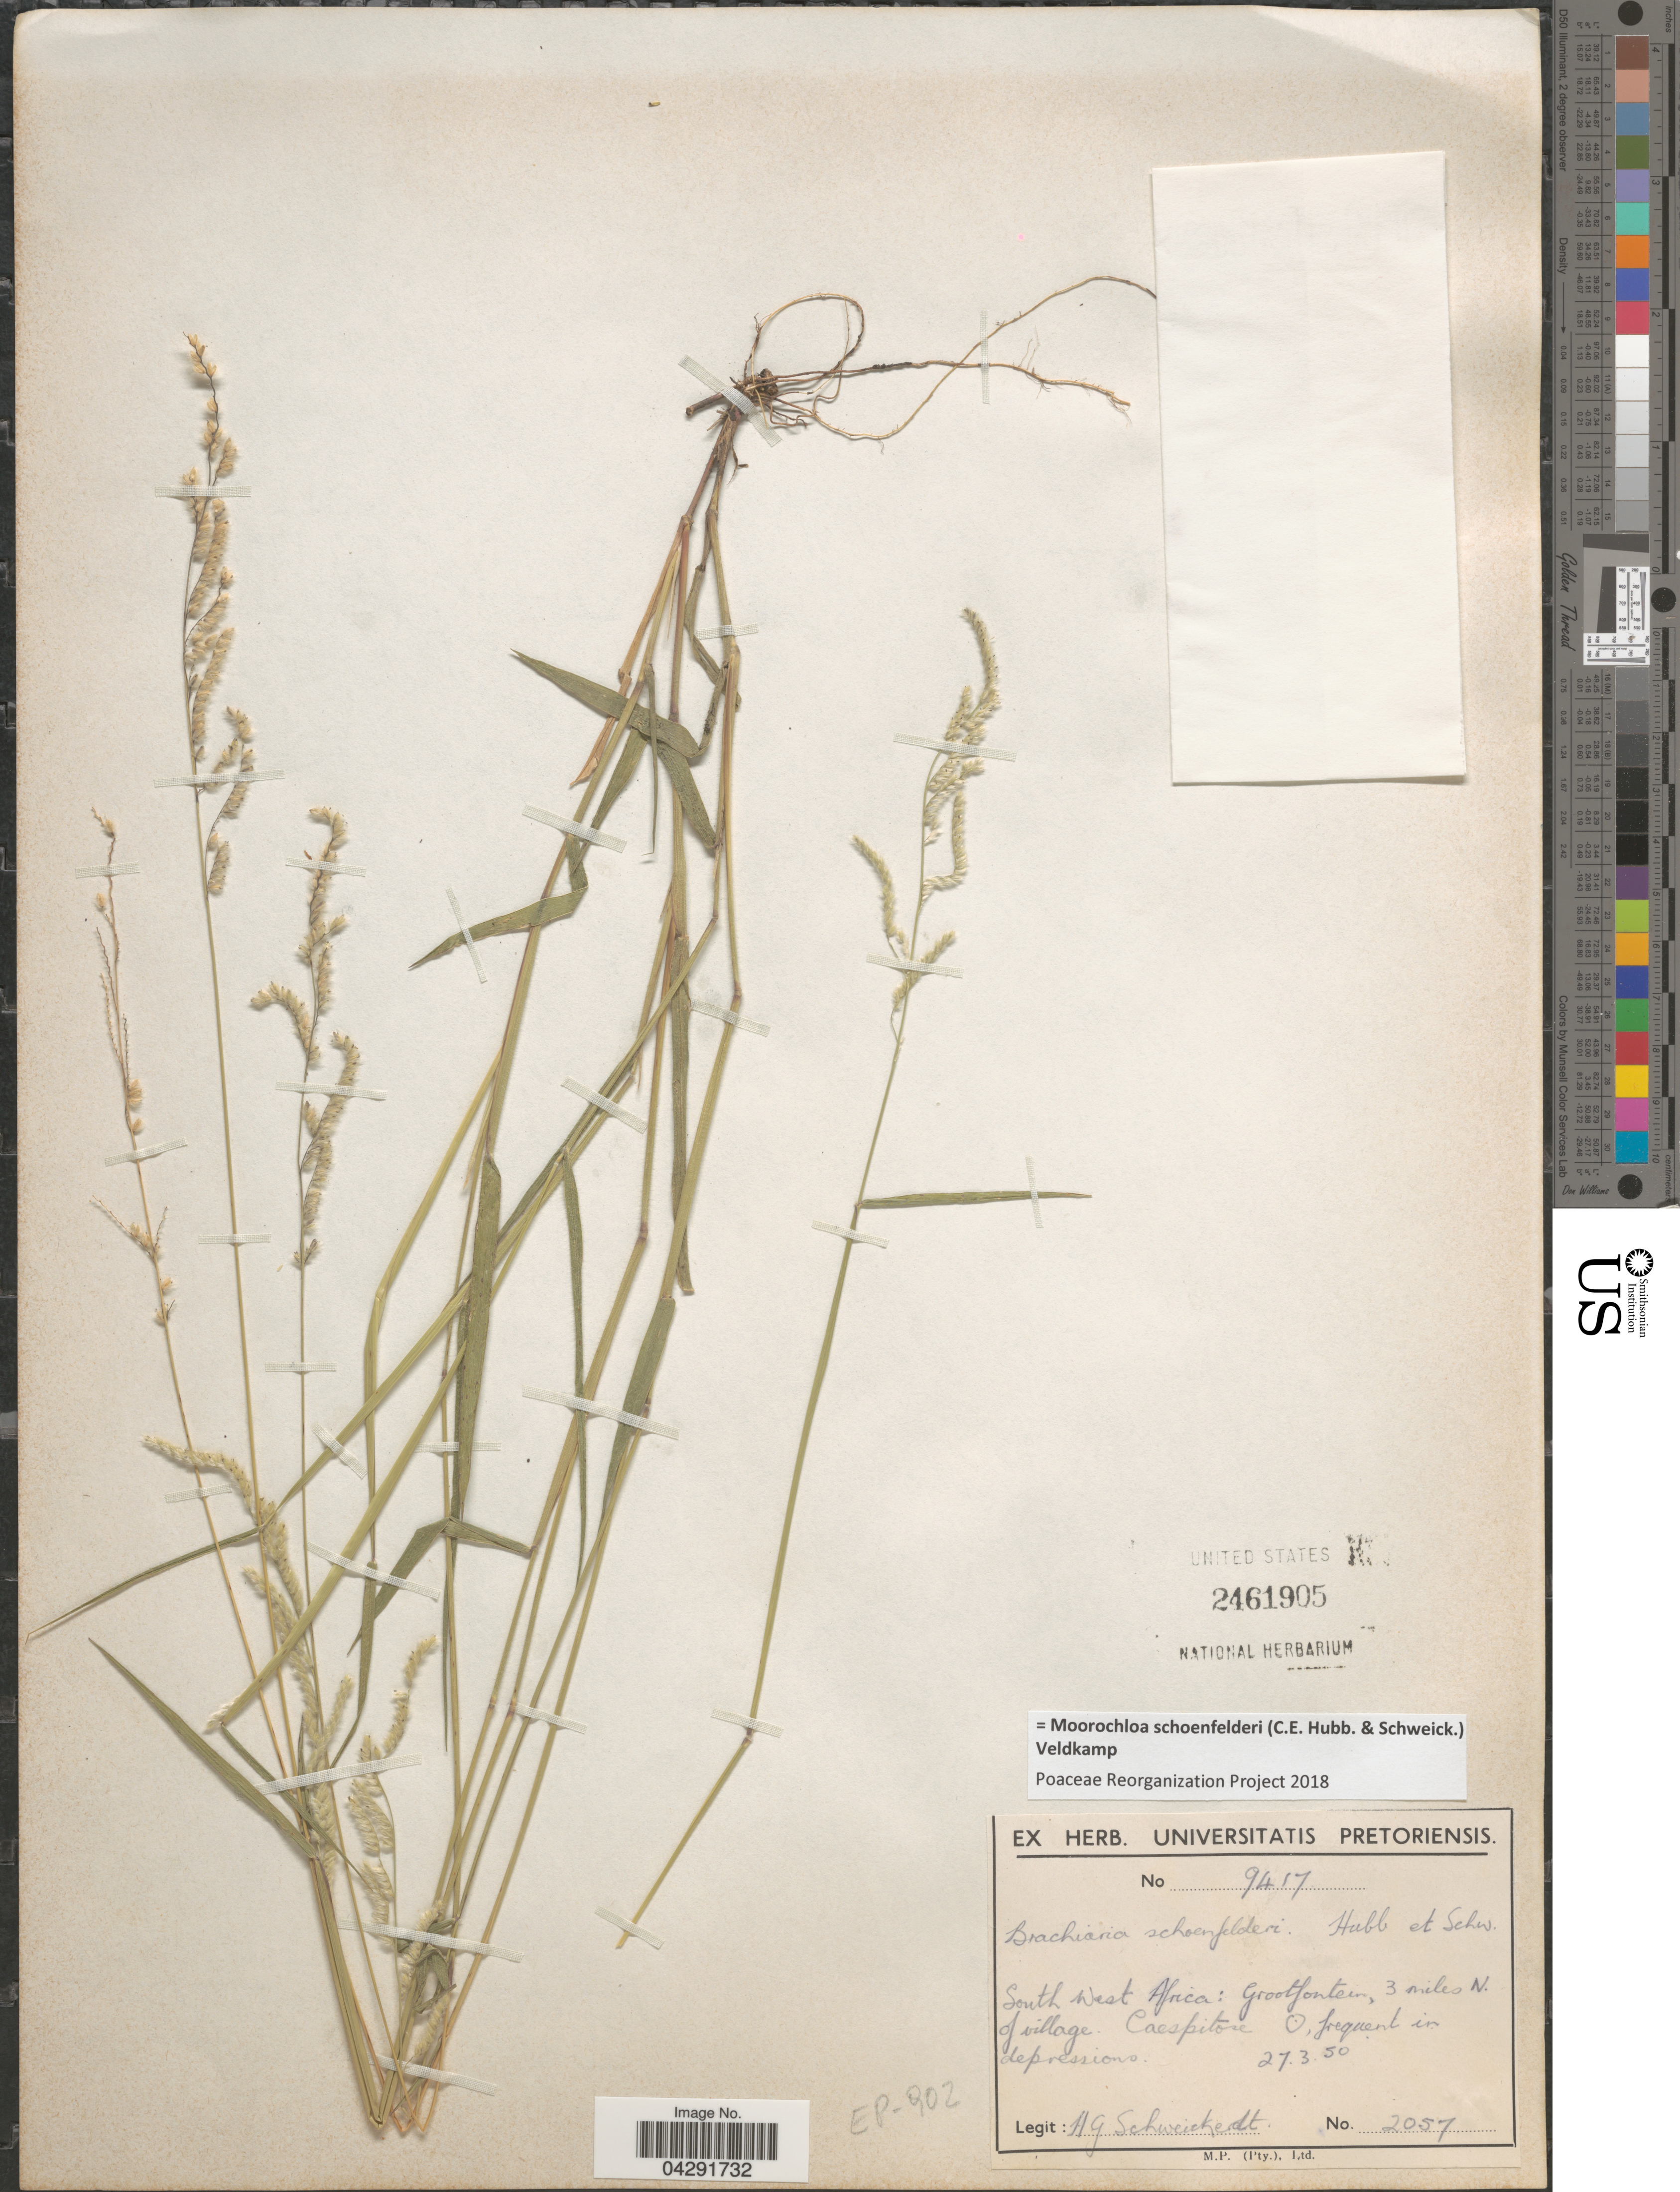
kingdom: Plantae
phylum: Tracheophyta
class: Liliopsida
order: Poales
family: Poaceae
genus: Moorochloa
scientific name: Moorochloa schoenfelderi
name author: (C. E. Hubb. & Schweick.) Veldkamp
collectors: H. Schweickerdt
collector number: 2057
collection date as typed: Transcribed d/m/y: 27/3/50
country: Namibia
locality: South West Africa: Grootfontein, 3 miles N. of village.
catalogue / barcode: US 2461905